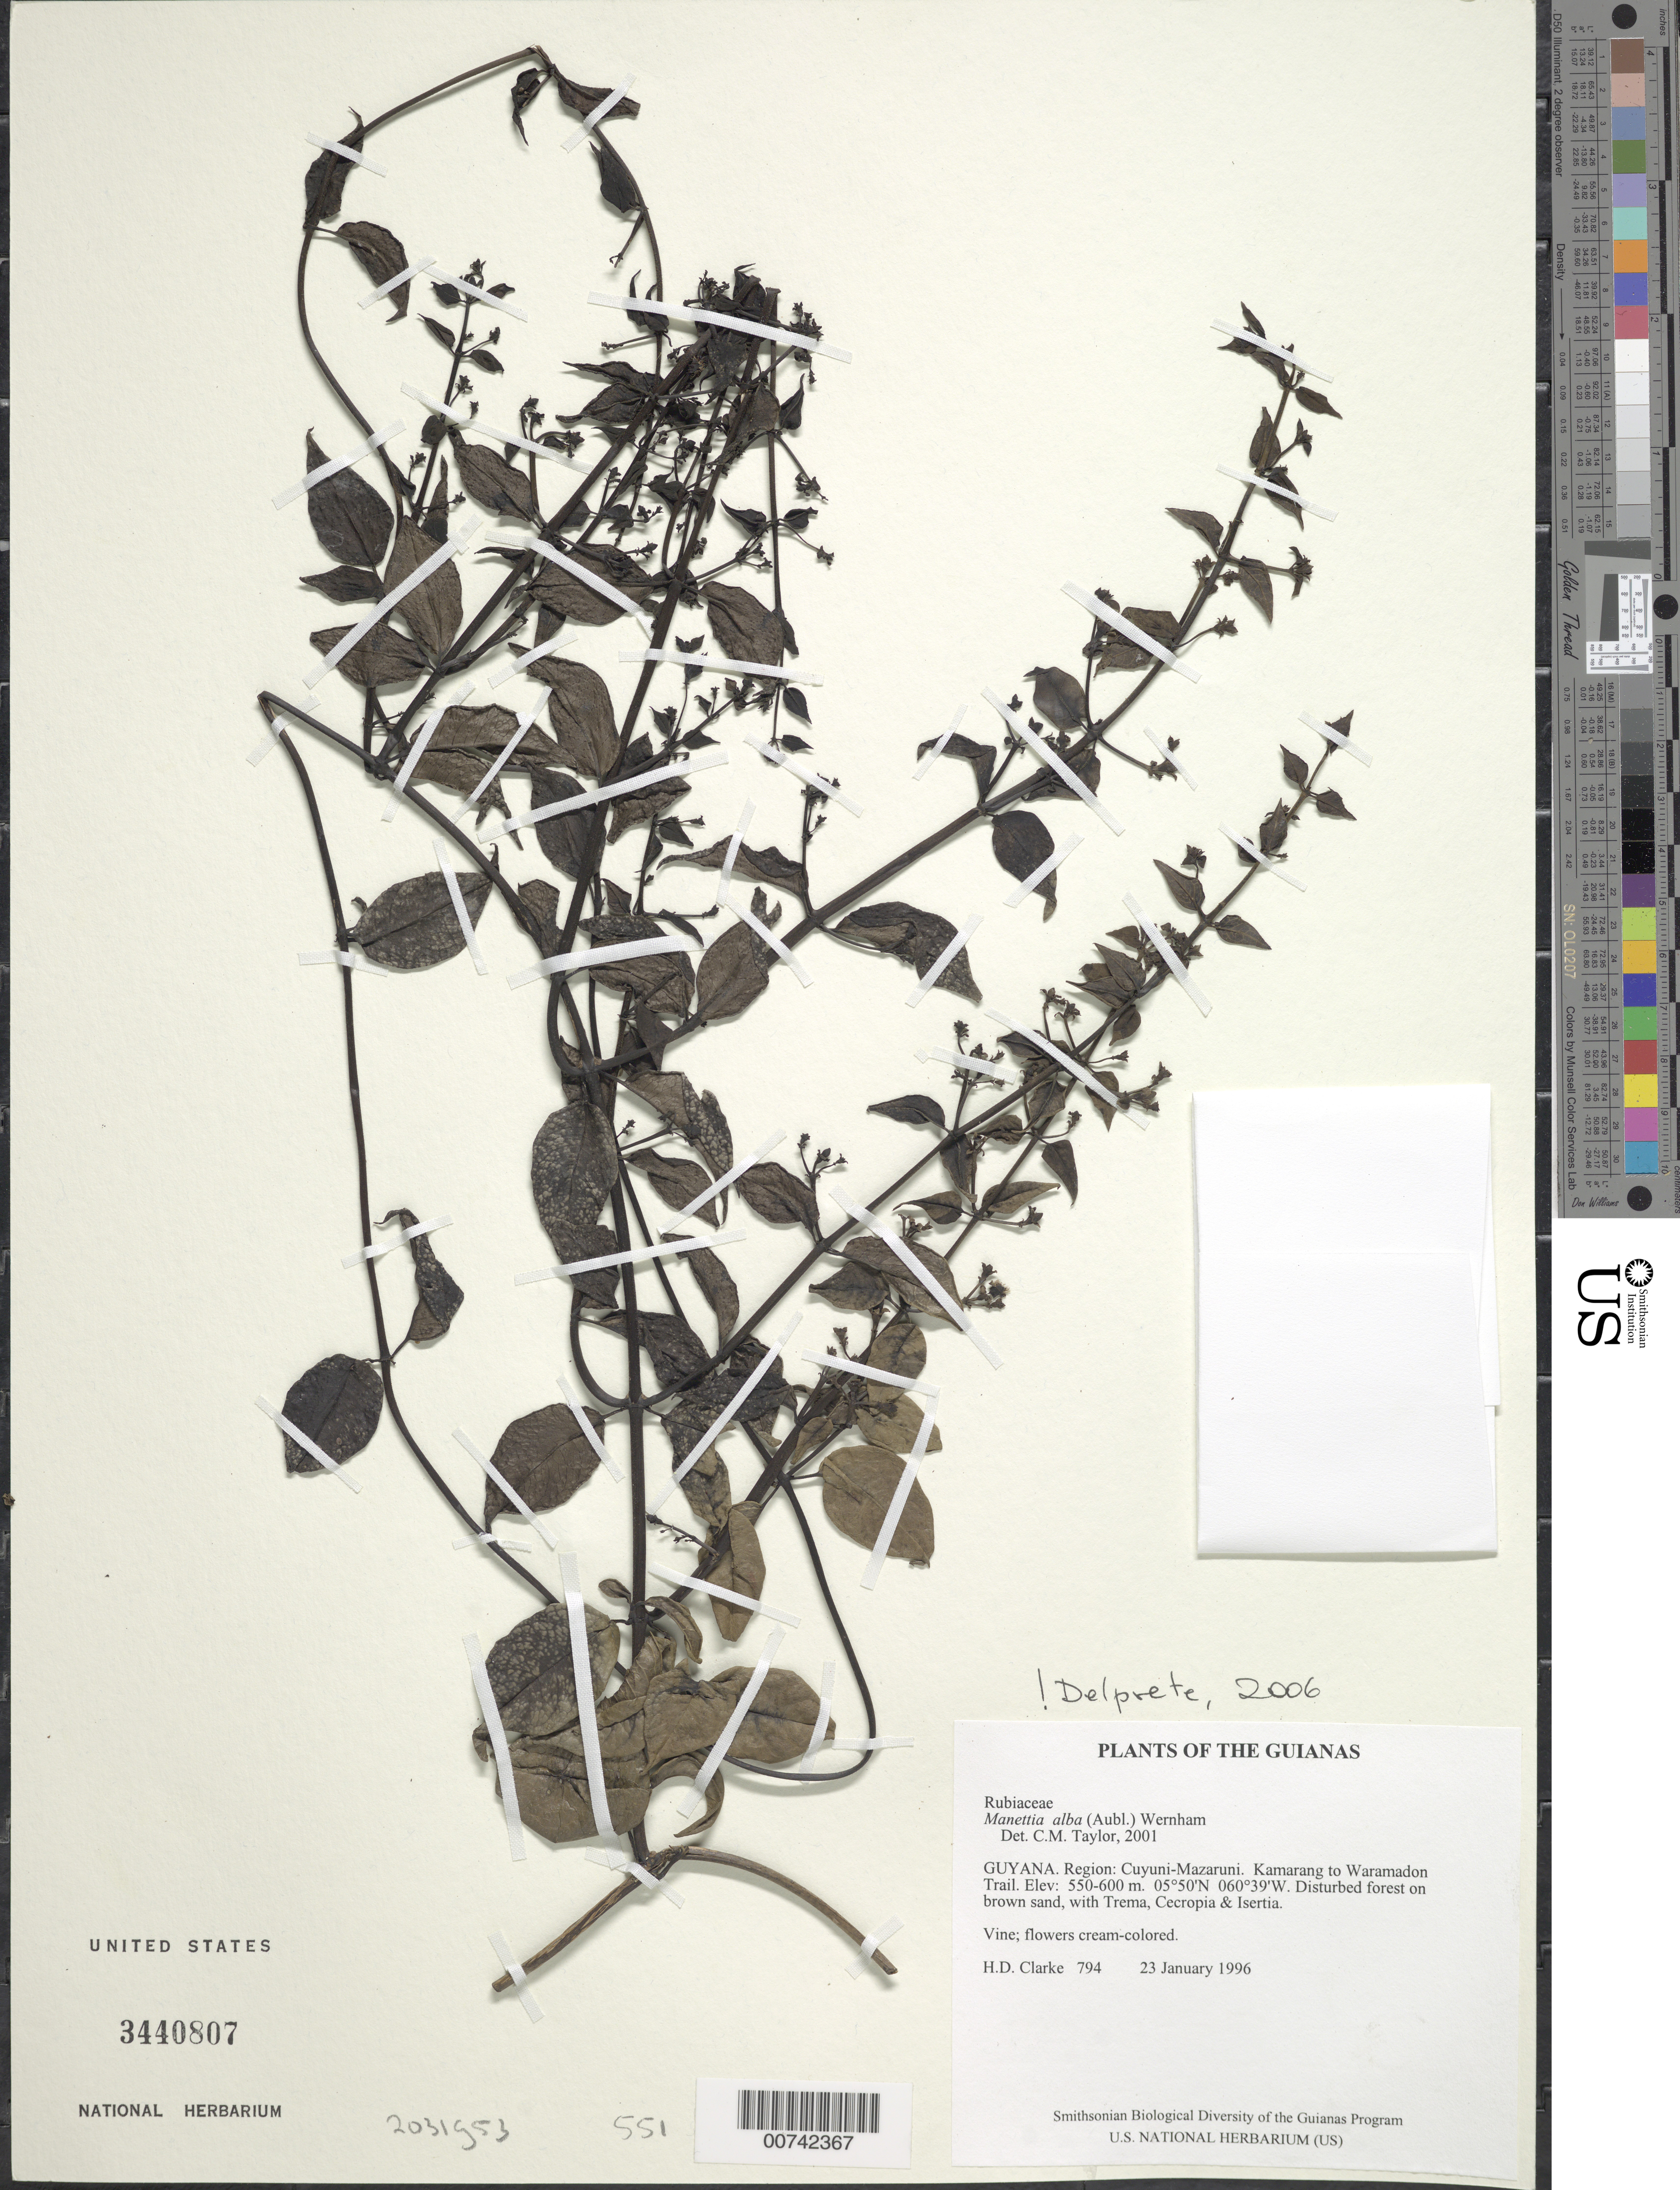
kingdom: Plantae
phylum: Tracheophyta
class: Magnoliopsida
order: Gentianales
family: Rubiaceae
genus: Manettia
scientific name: Manettia alba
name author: (Aubl.) Wernham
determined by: Delprete, P. G., Herb. de Guyane Cay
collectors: H. D. Clarke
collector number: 794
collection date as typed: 23 January 1996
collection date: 1996-01-23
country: Guyana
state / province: Cuyuni-Mazaruni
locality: Kamarang to Waramadon Trail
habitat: Disturbed forest on brown sand, with Trema, Cecropia & Isertia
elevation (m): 550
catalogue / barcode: US 3440807